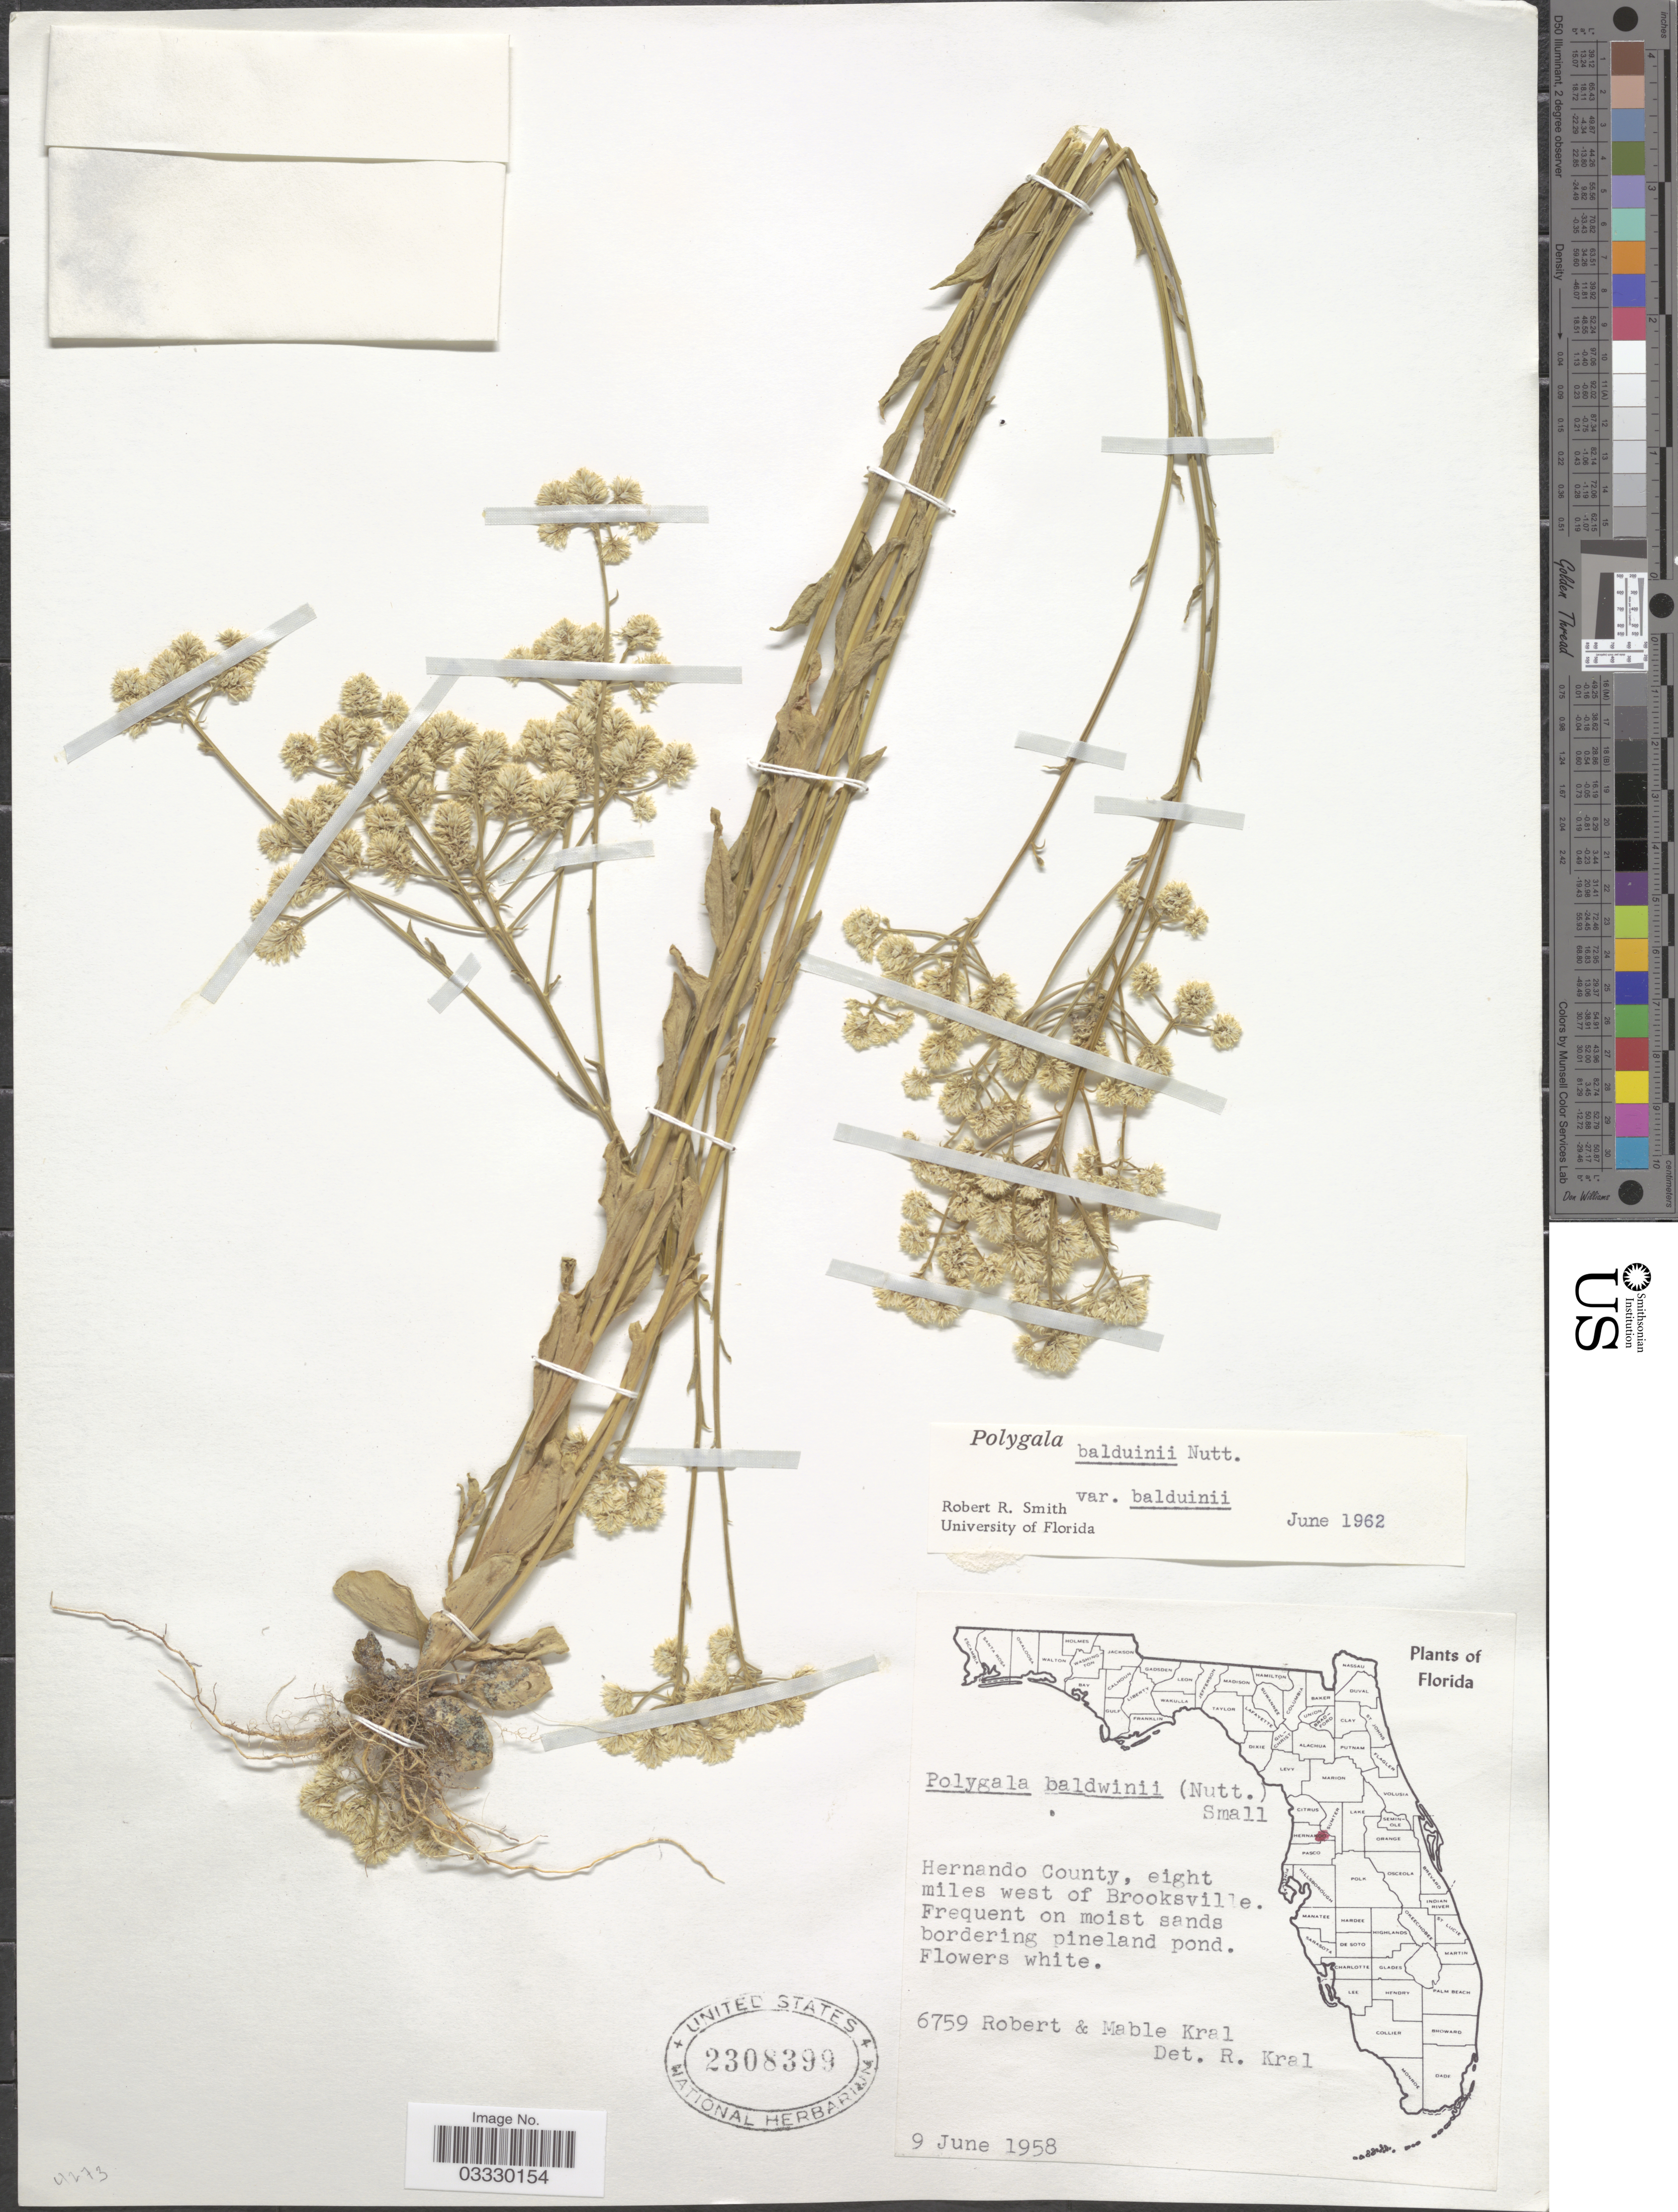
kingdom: Plantae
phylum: Tracheophyta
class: Magnoliopsida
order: Fabales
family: Polygalaceae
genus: Polygala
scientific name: Polygala balduinii var. balduinii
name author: Nutt.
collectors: R. Kral & M. Kral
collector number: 6759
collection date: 1958-06-09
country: United States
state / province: Florida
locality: Hernando County, eight miles west of Brooksville.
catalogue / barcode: US 2308399